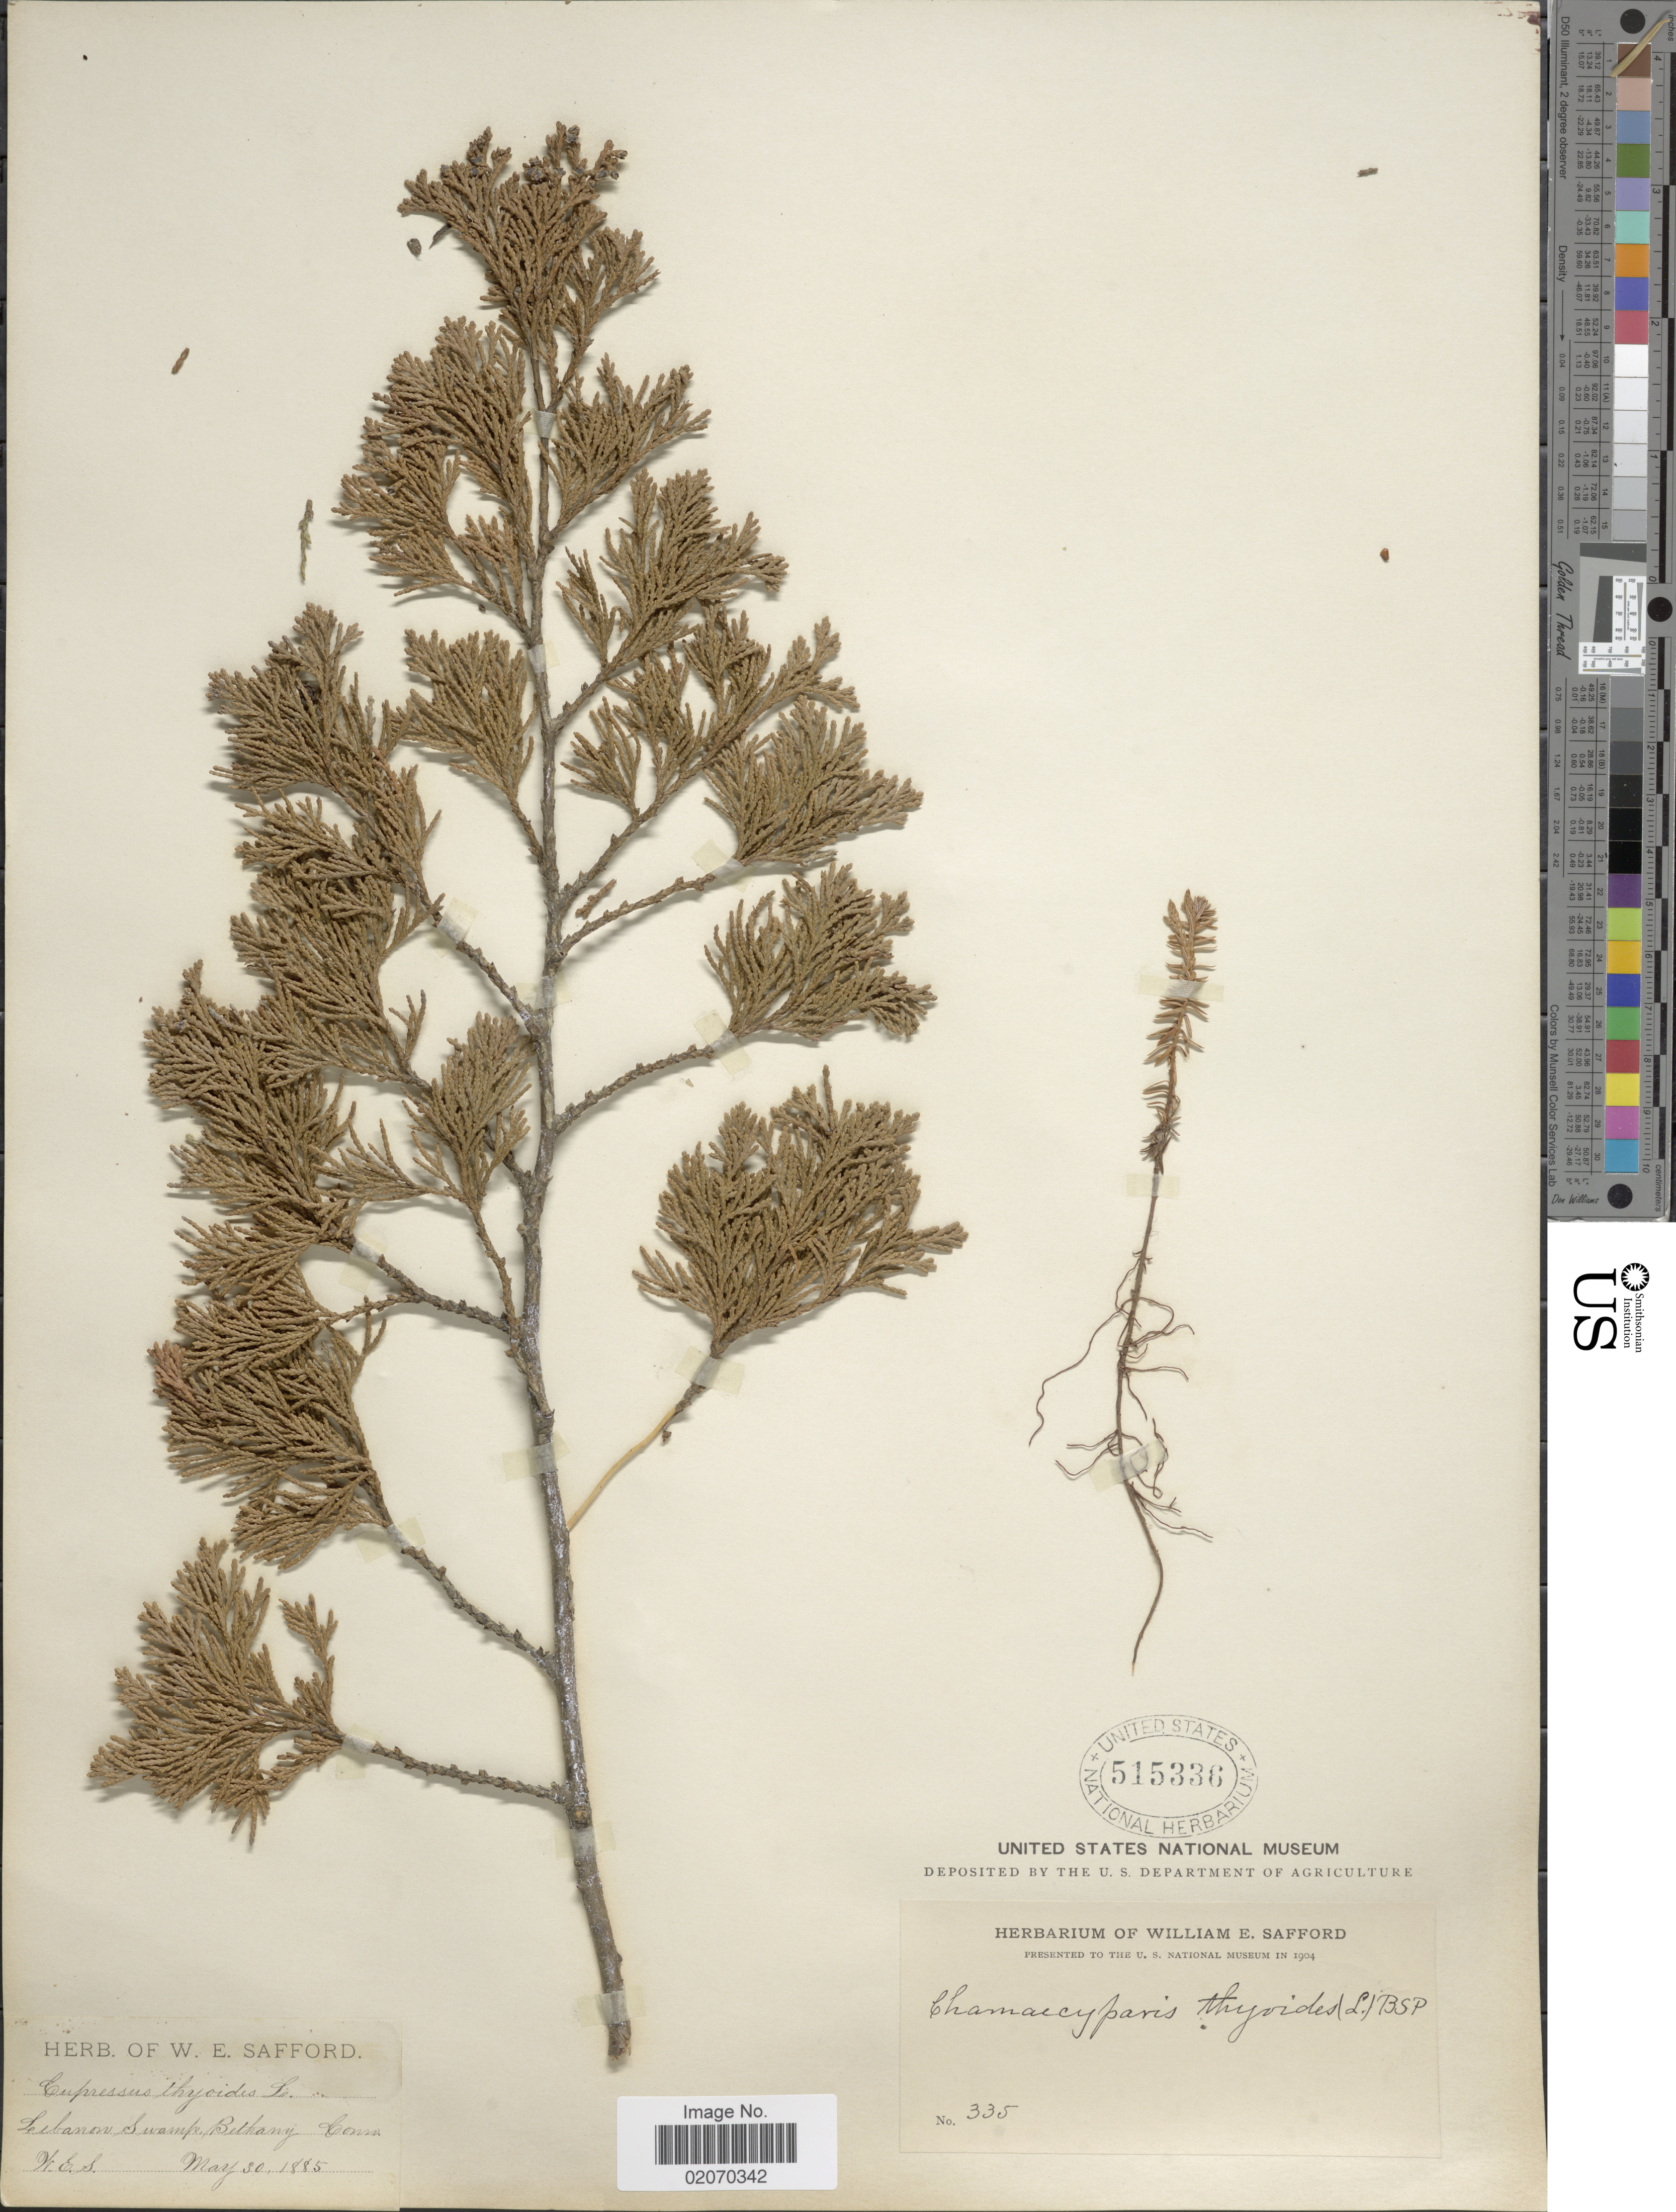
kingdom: Plantae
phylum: Tracheophyta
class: Pinopsida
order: Pinales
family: Cupressaceae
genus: Chamaecyparis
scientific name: Chamaecyparis thyoides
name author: (L.) Britton, Stearns & Poggenb.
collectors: W. E. Safford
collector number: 335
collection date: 1885-05-30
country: United States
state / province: Connecticut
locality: Libanon Swamp, Bethany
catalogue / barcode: US 515336